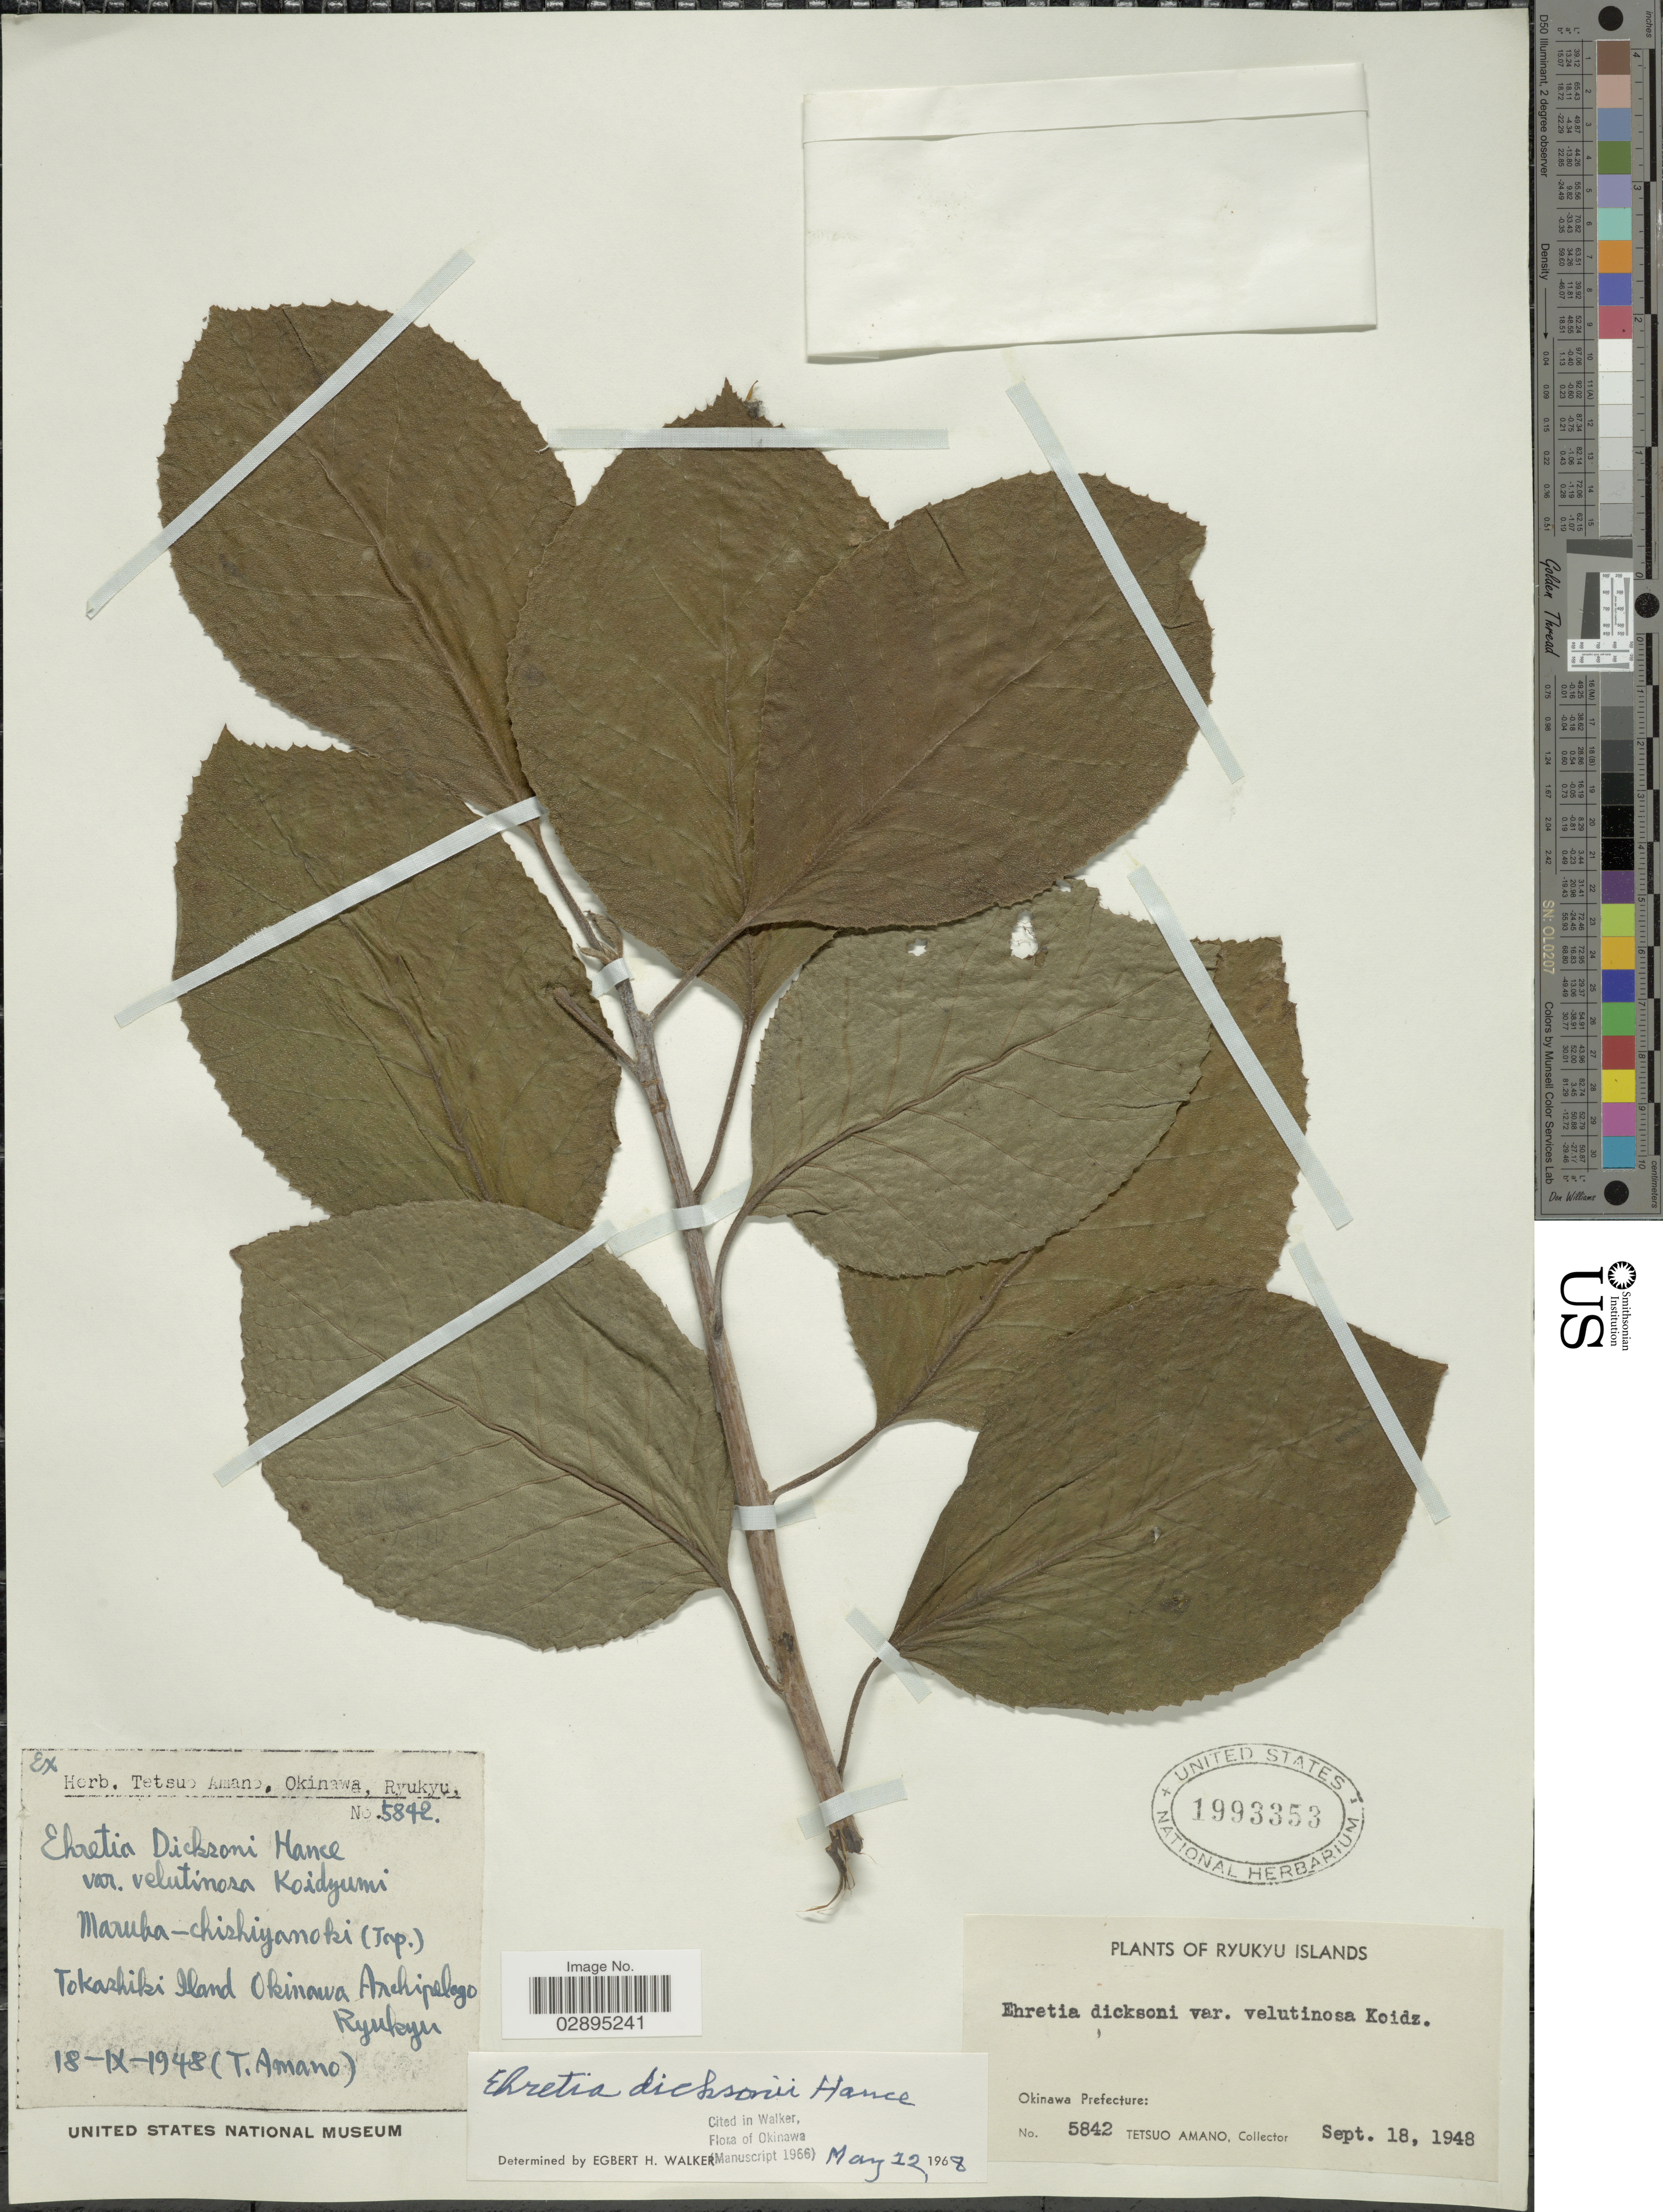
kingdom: Plantae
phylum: Tracheophyta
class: Magnoliopsida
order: Boraginales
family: Ehretiaceae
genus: Ehretia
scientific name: Ehretia dicksonii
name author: Hance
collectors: T. Amano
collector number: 5842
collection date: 1948-09-18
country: Japan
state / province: Okinawa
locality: Ryukyu Islands. Okinawa Prefecture. Tokashiki Island Okinawa Archipelago.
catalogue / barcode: US 1993353